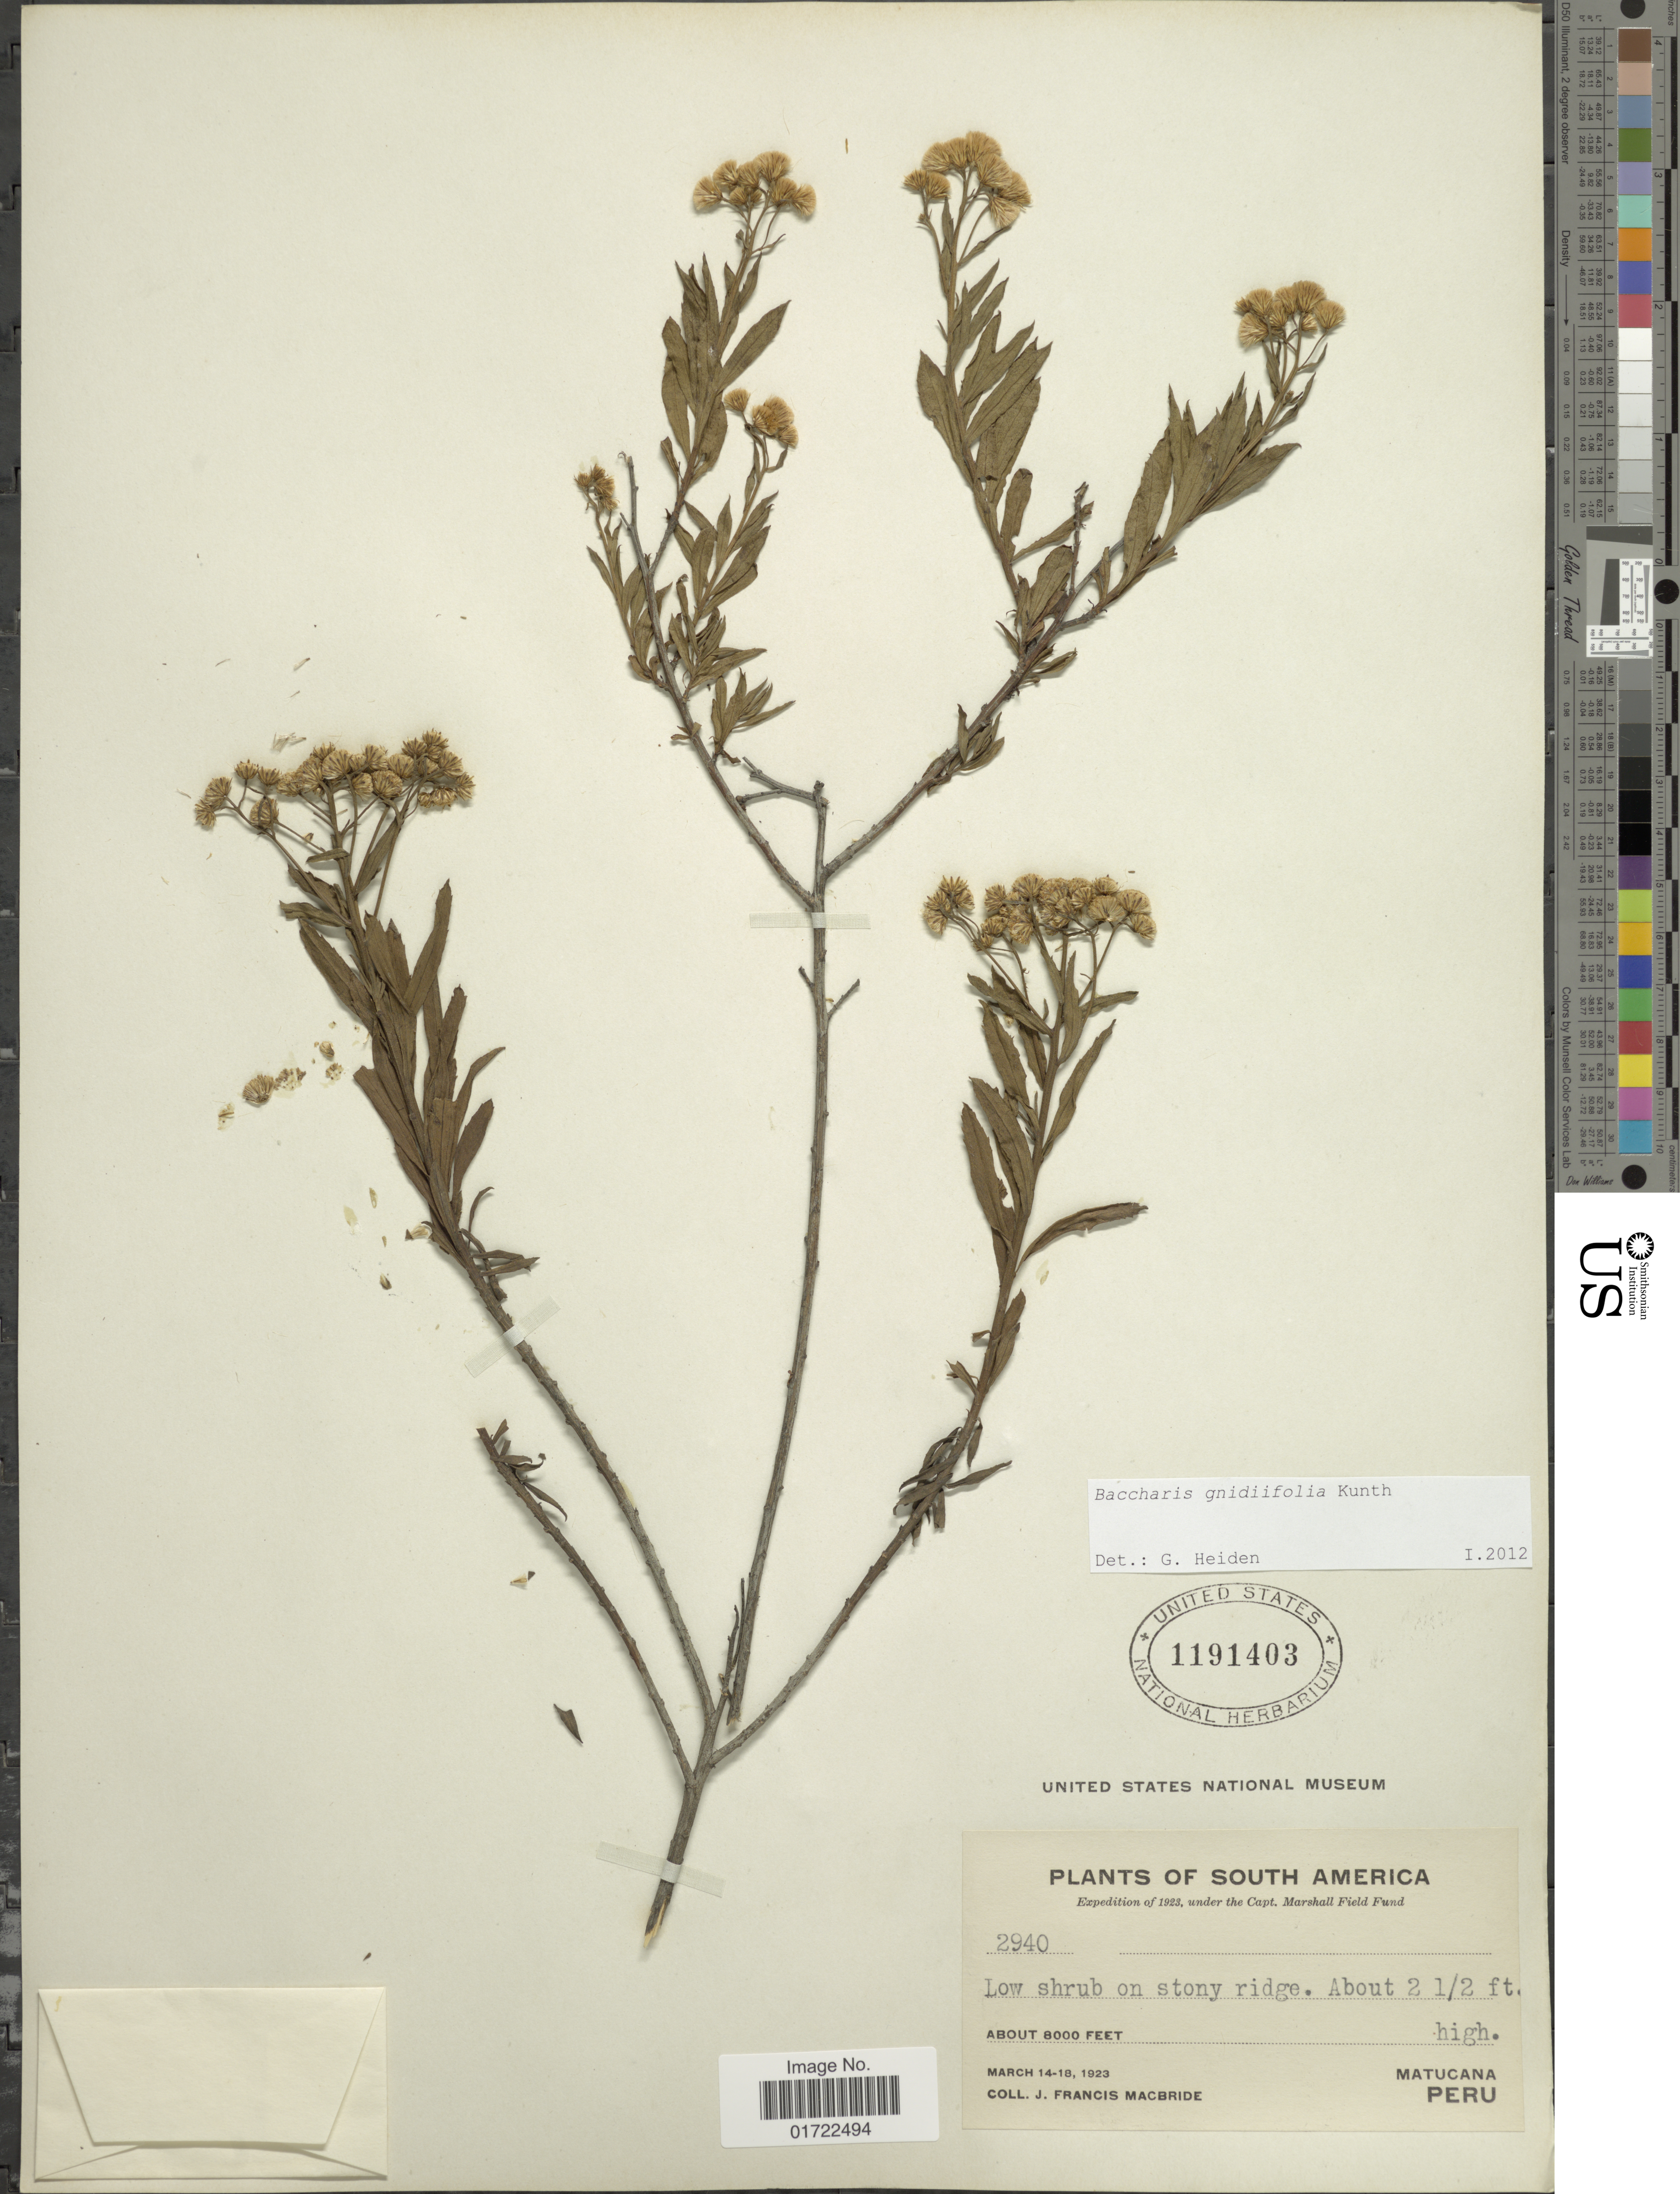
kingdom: Plantae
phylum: Tracheophyta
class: Magnoliopsida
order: Asterales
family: Asteraceae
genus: Baccharis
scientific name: Baccharis gnidiifolia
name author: Kunth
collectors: J. F. Macbride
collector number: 2940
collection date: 1923-03-14/1923-03-18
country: Peru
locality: Matucana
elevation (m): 2438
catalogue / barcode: US 1191403